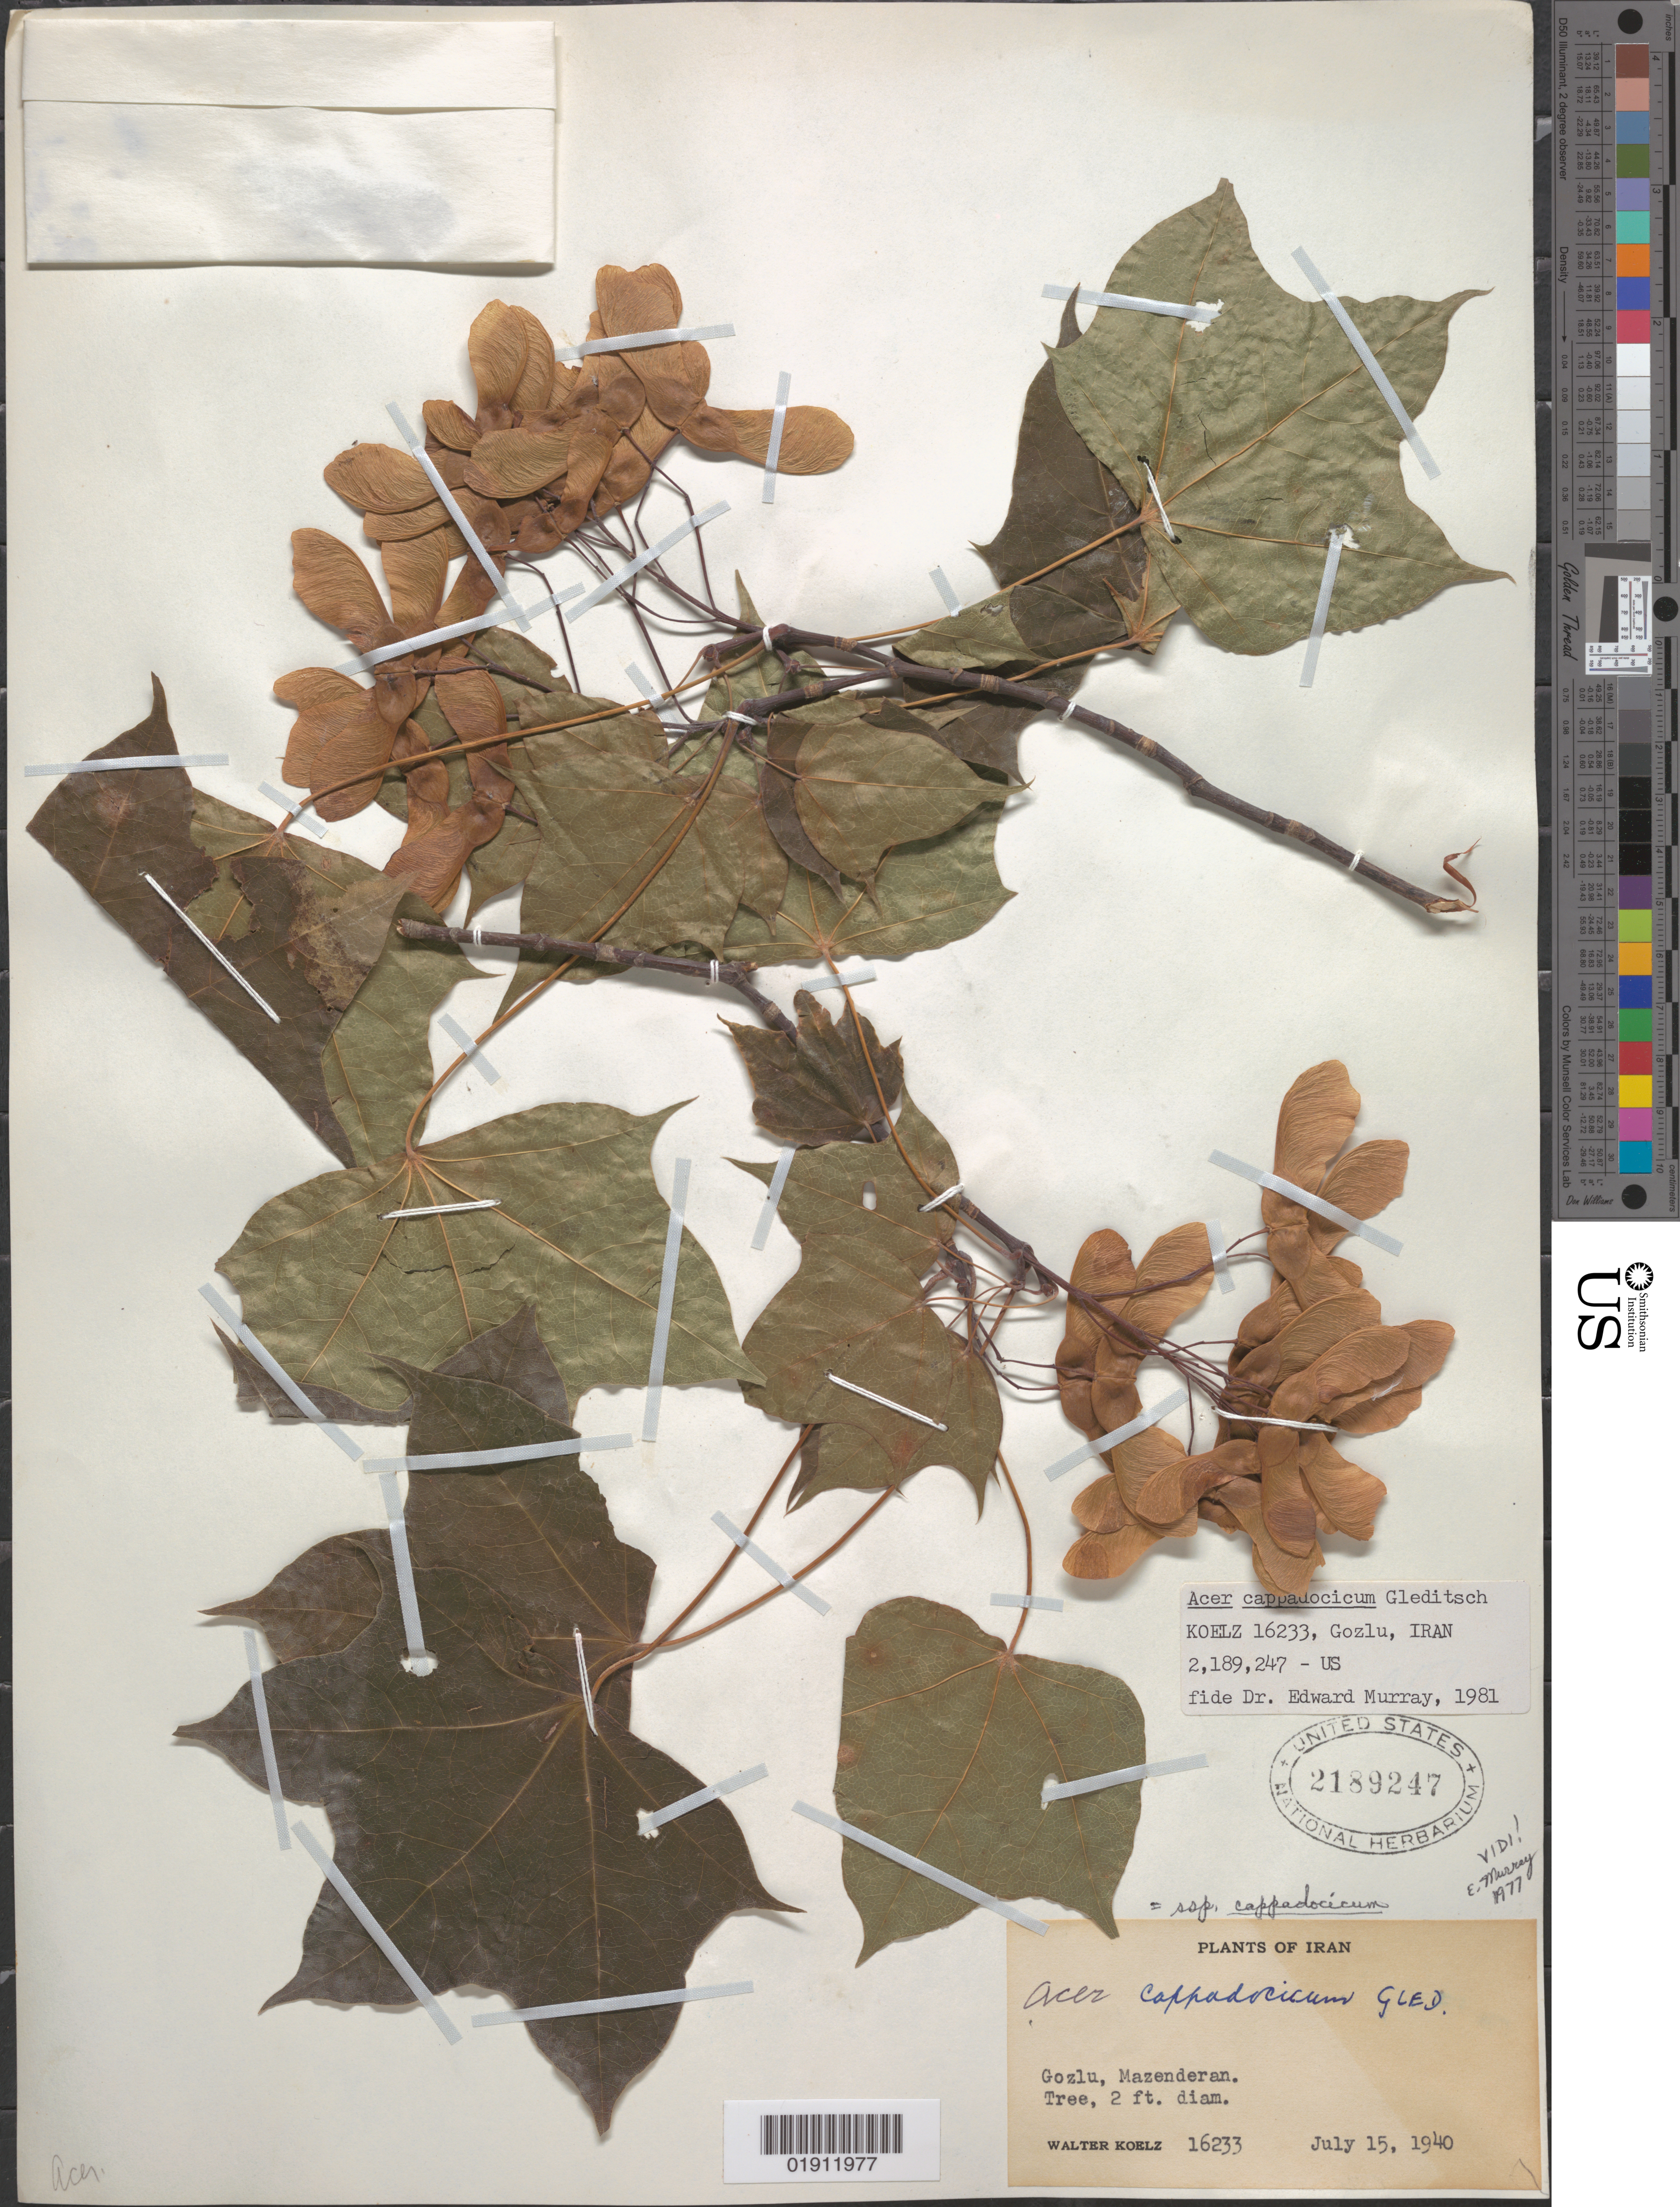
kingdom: Plantae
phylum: Tracheophyta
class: Magnoliopsida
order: Sapindales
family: Sapindaceae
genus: Acer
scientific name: Acer cappadocicum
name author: Gled.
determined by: Murray, Edward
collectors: W. N. Koelz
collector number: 16233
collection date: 1940-07-15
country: Iran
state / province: Mazandaran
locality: Gozlu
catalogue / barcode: US 2189247